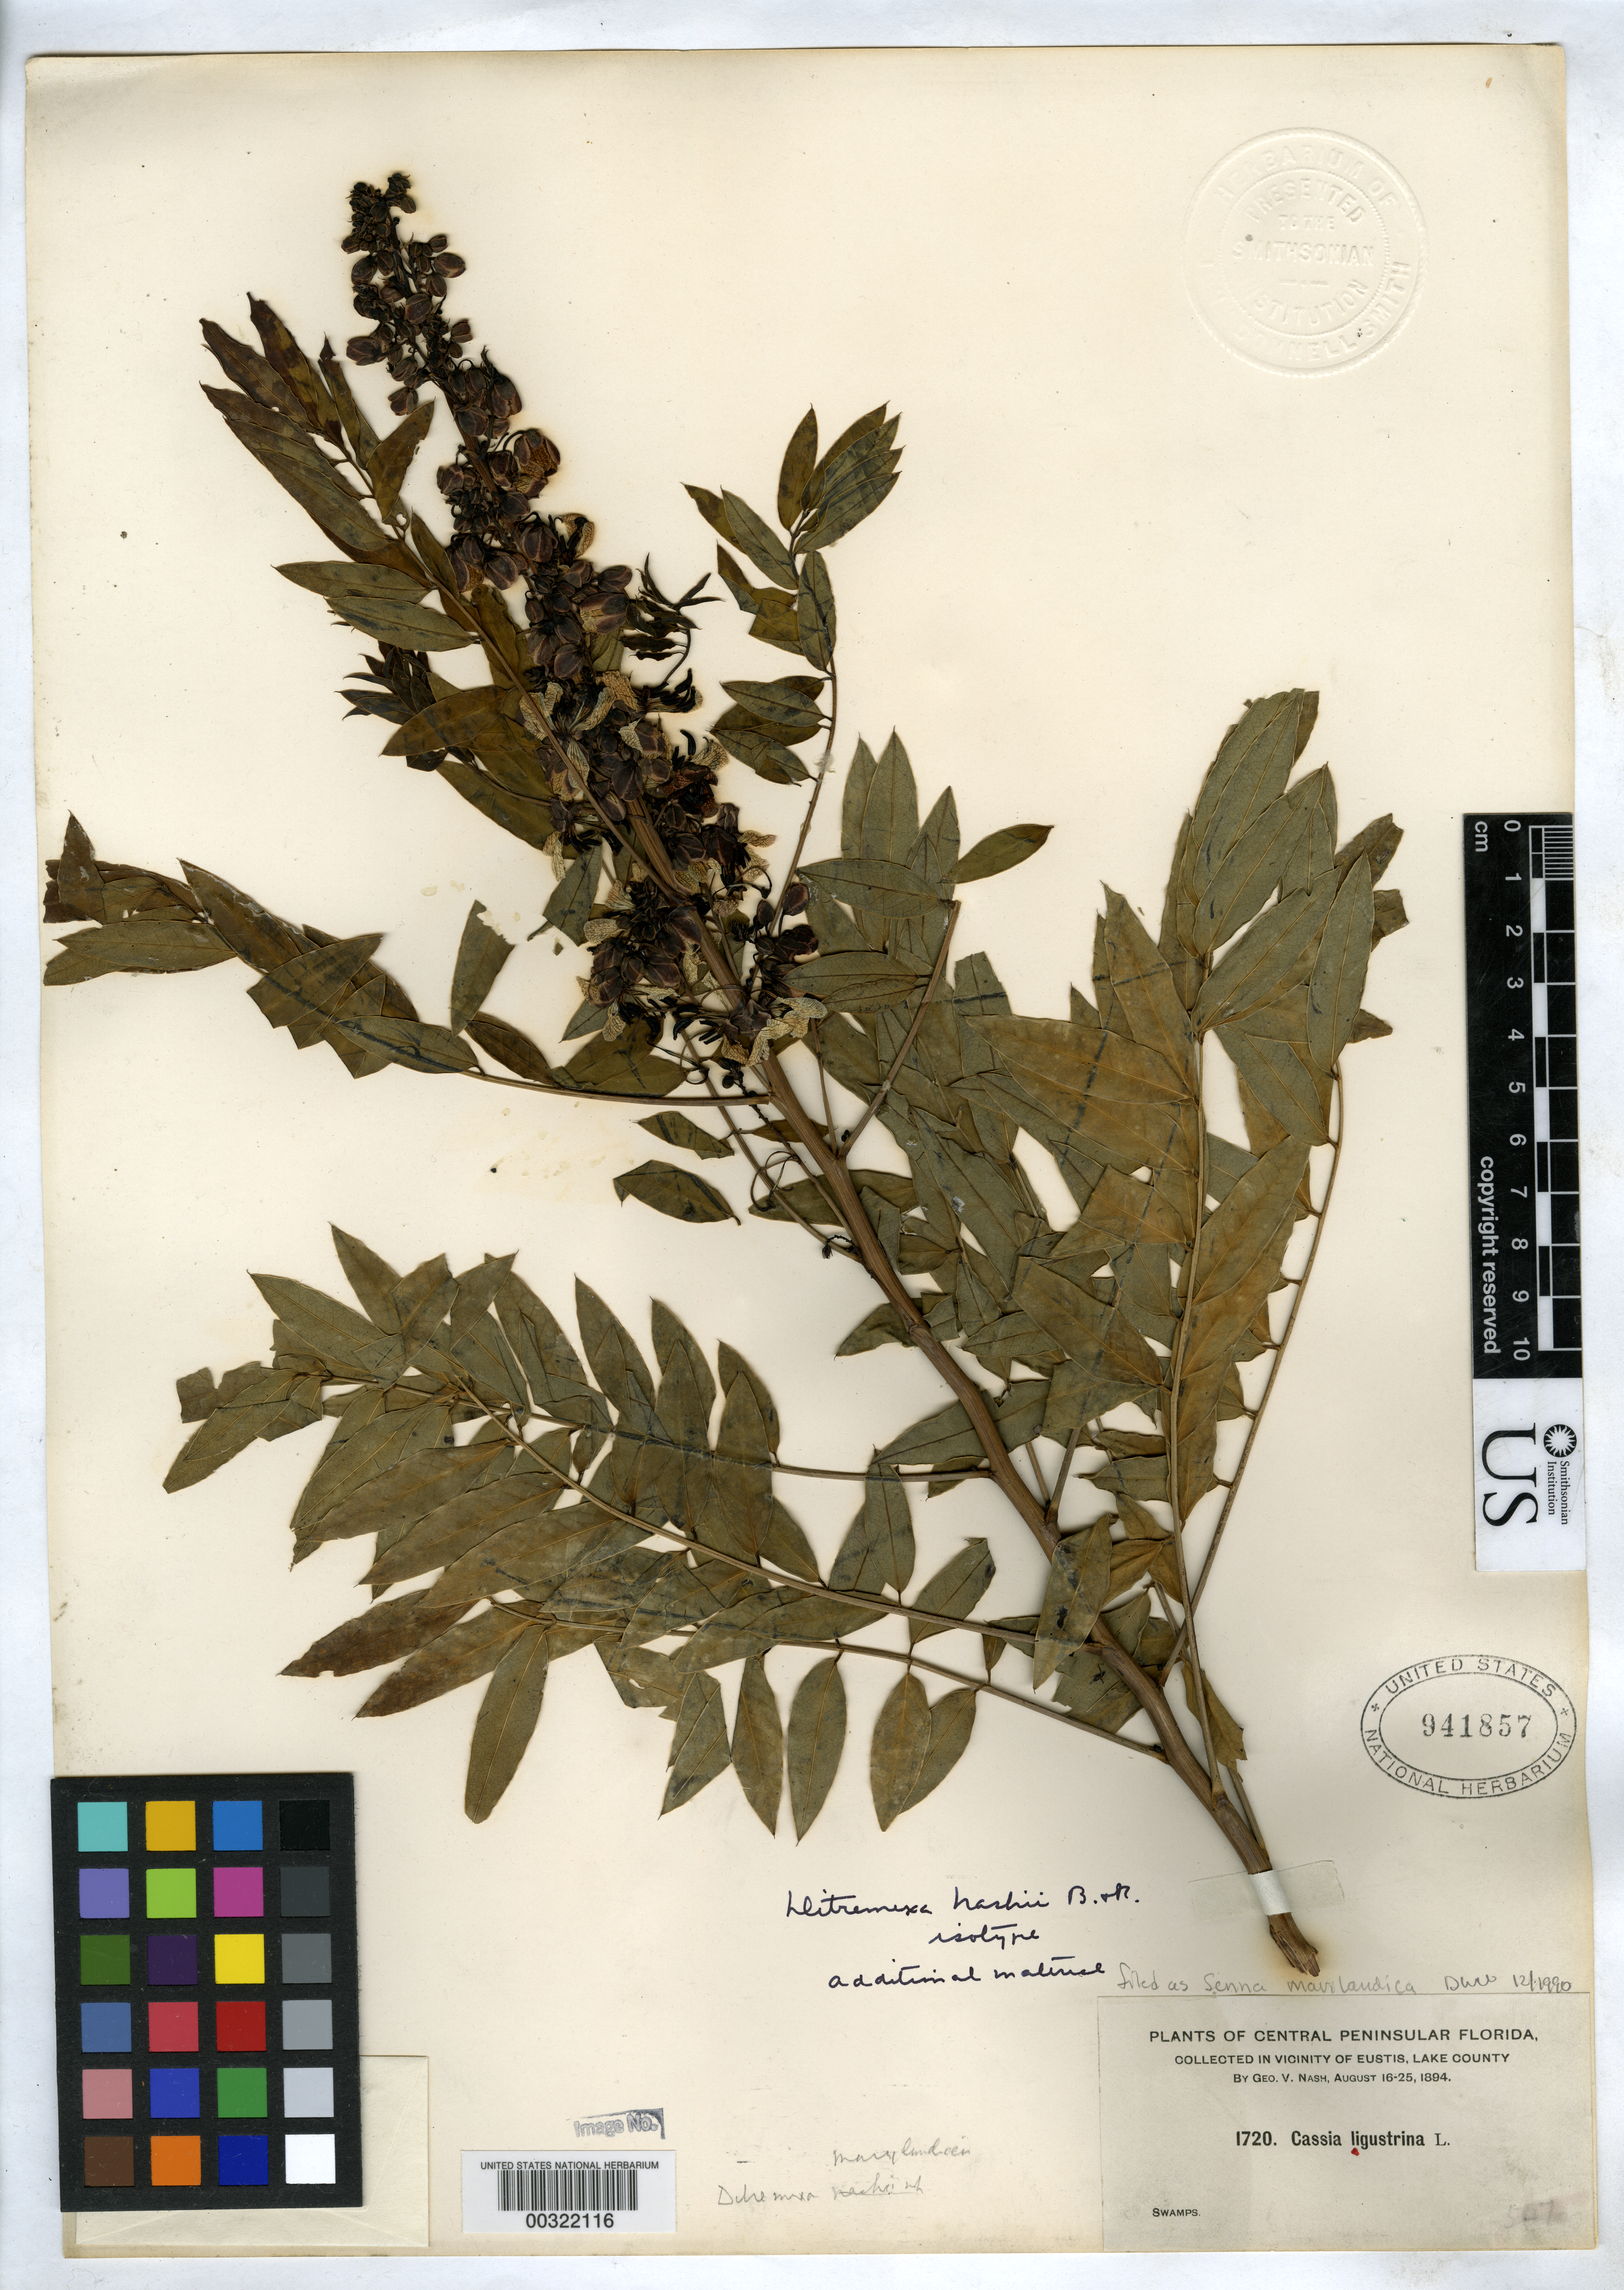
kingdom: Plantae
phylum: Tracheophyta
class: Magnoliopsida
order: Fabales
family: Fabaceae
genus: Ditremexa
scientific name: Ditremexa nashii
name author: Britton & Rose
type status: Isotype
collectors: G. V. Nash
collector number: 1720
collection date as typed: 16 Aug 1894 to 25 Aug 1894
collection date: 1894-08-16/1894-08-25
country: United States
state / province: Florida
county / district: Lake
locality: Vicinity of Eustis.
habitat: Swamps.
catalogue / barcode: US 941857